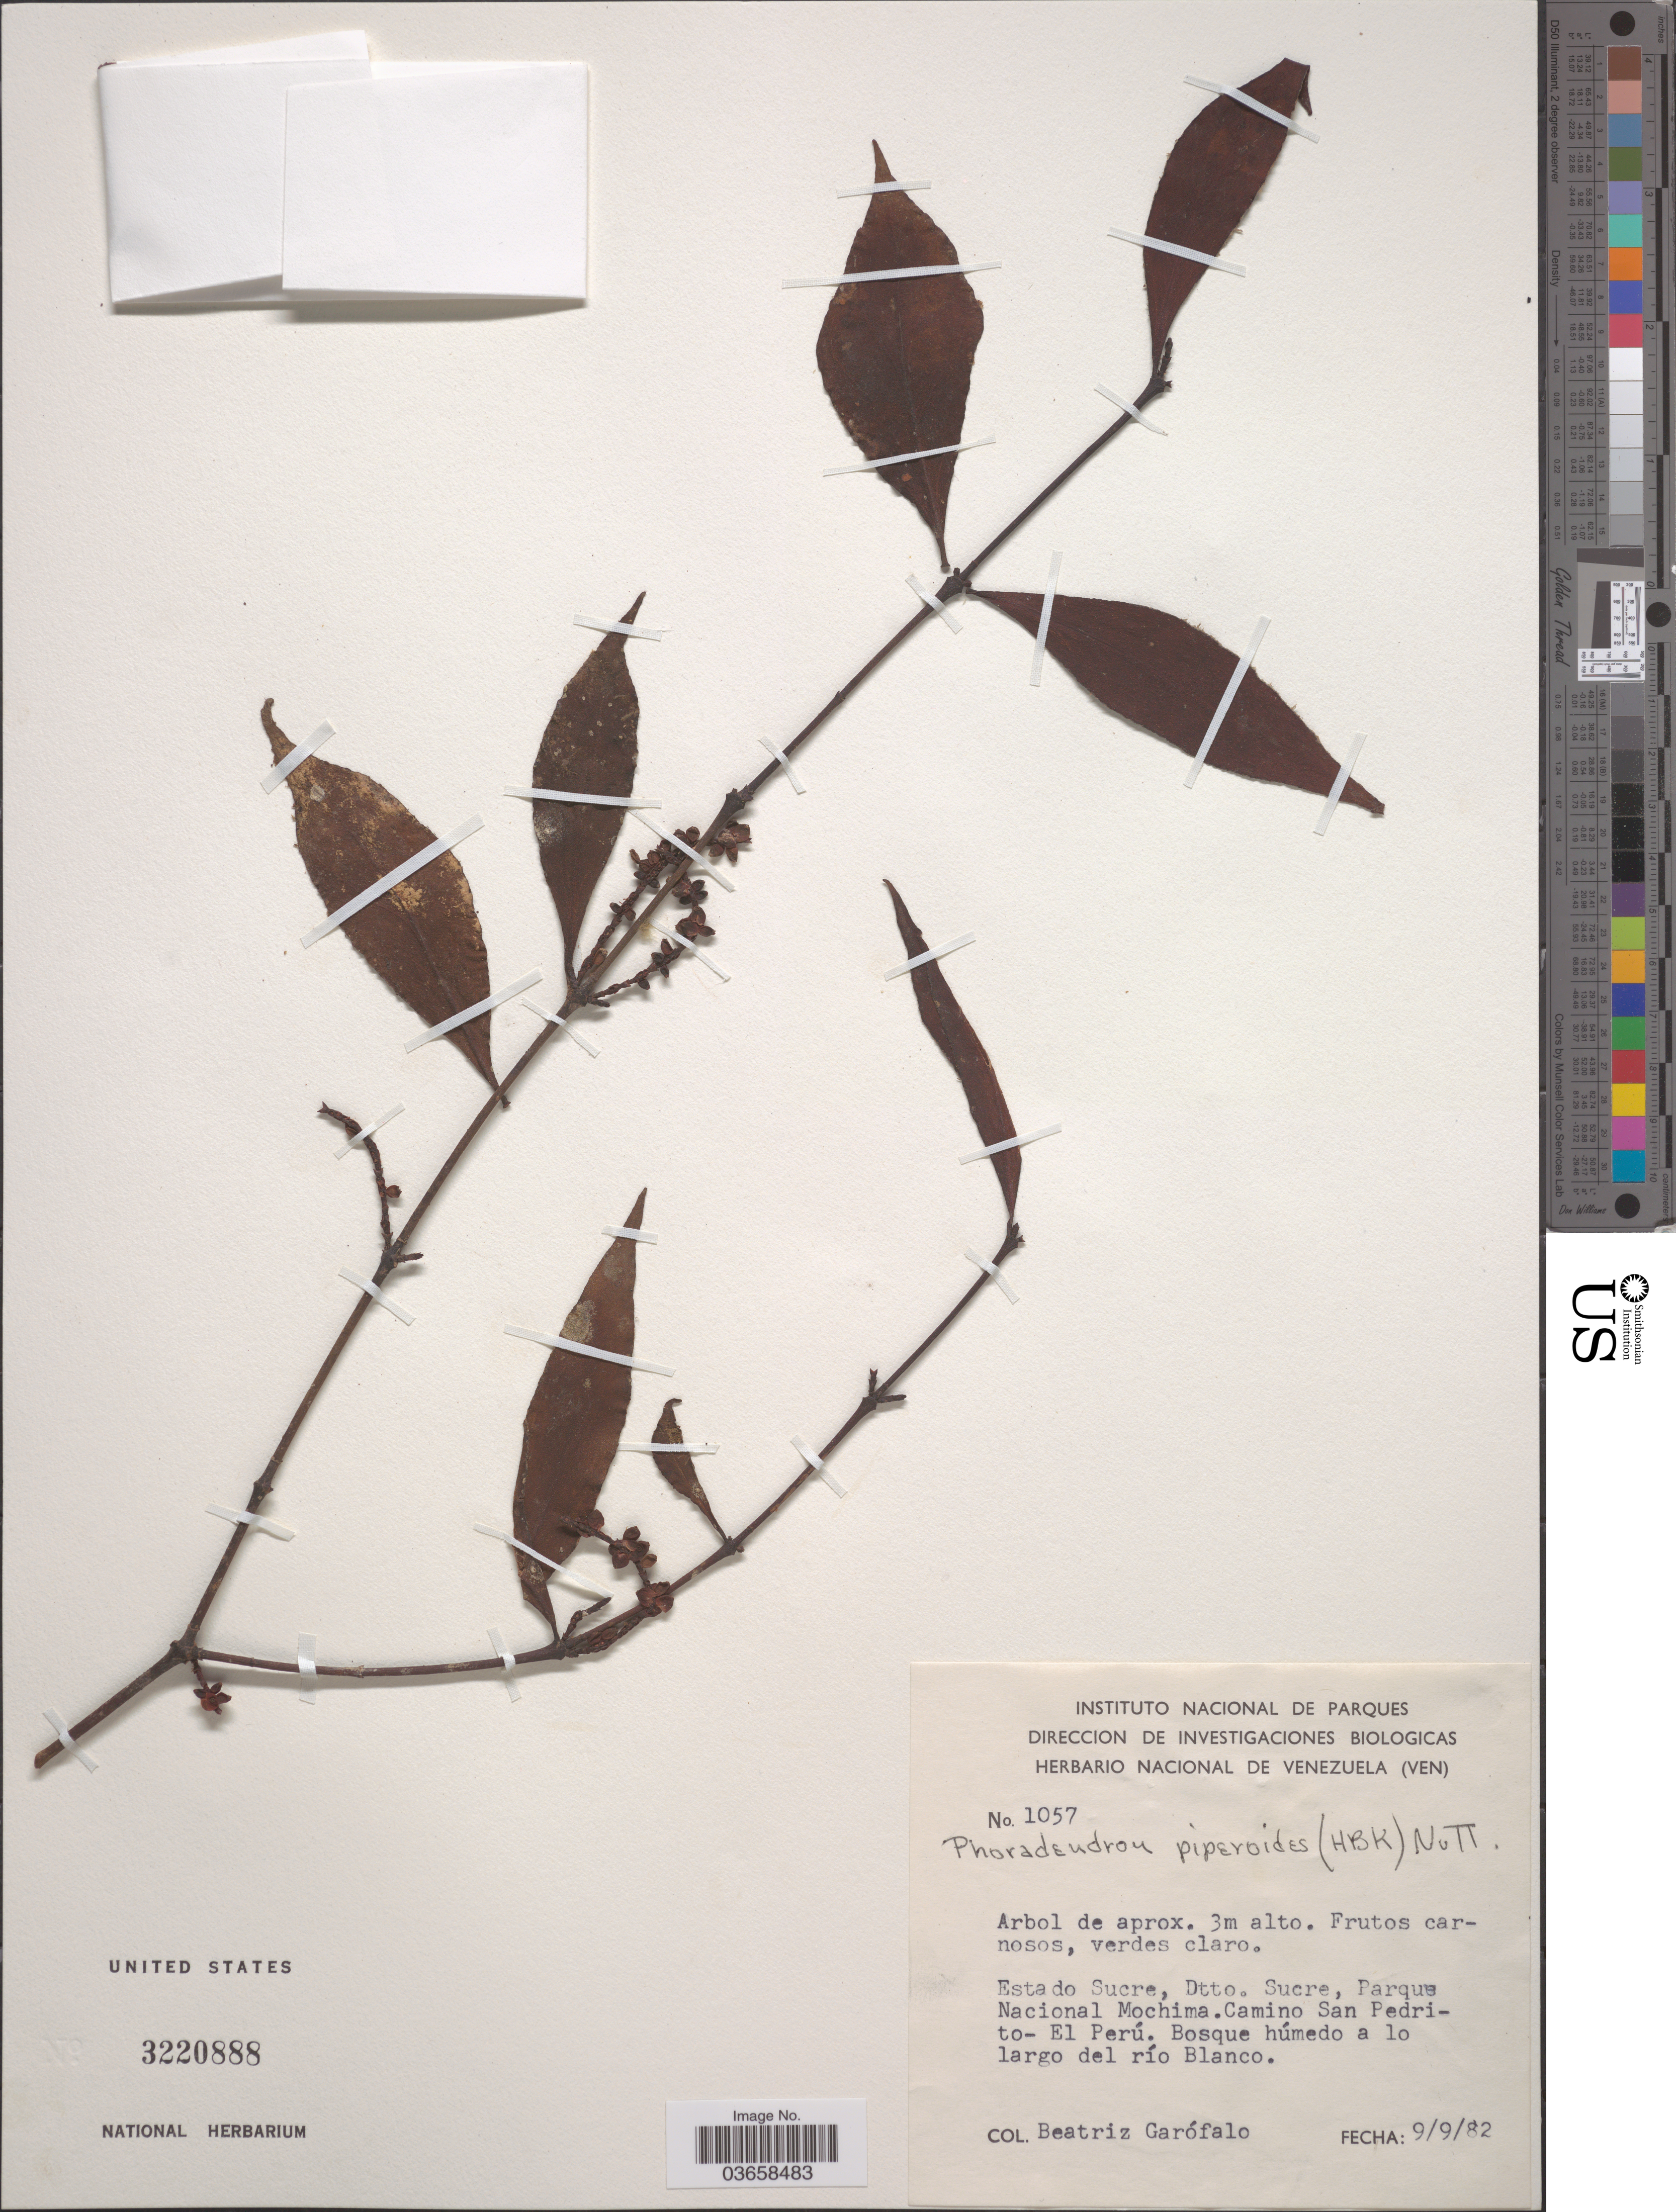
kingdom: Plantae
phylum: Tracheophyta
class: Magnoliopsida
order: Santalales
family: Viscaceae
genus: Phoradendron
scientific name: Phoradendron piperoides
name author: (Kunth) Trel.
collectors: B. Garofalo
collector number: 1057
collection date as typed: Transcribed d/m/y: 9/9/82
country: Venezuela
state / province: Sucre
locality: Dtto. Sucre, Parque Nacional Mochima. Camino San Pedrito- El Perú.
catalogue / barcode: US 3220888